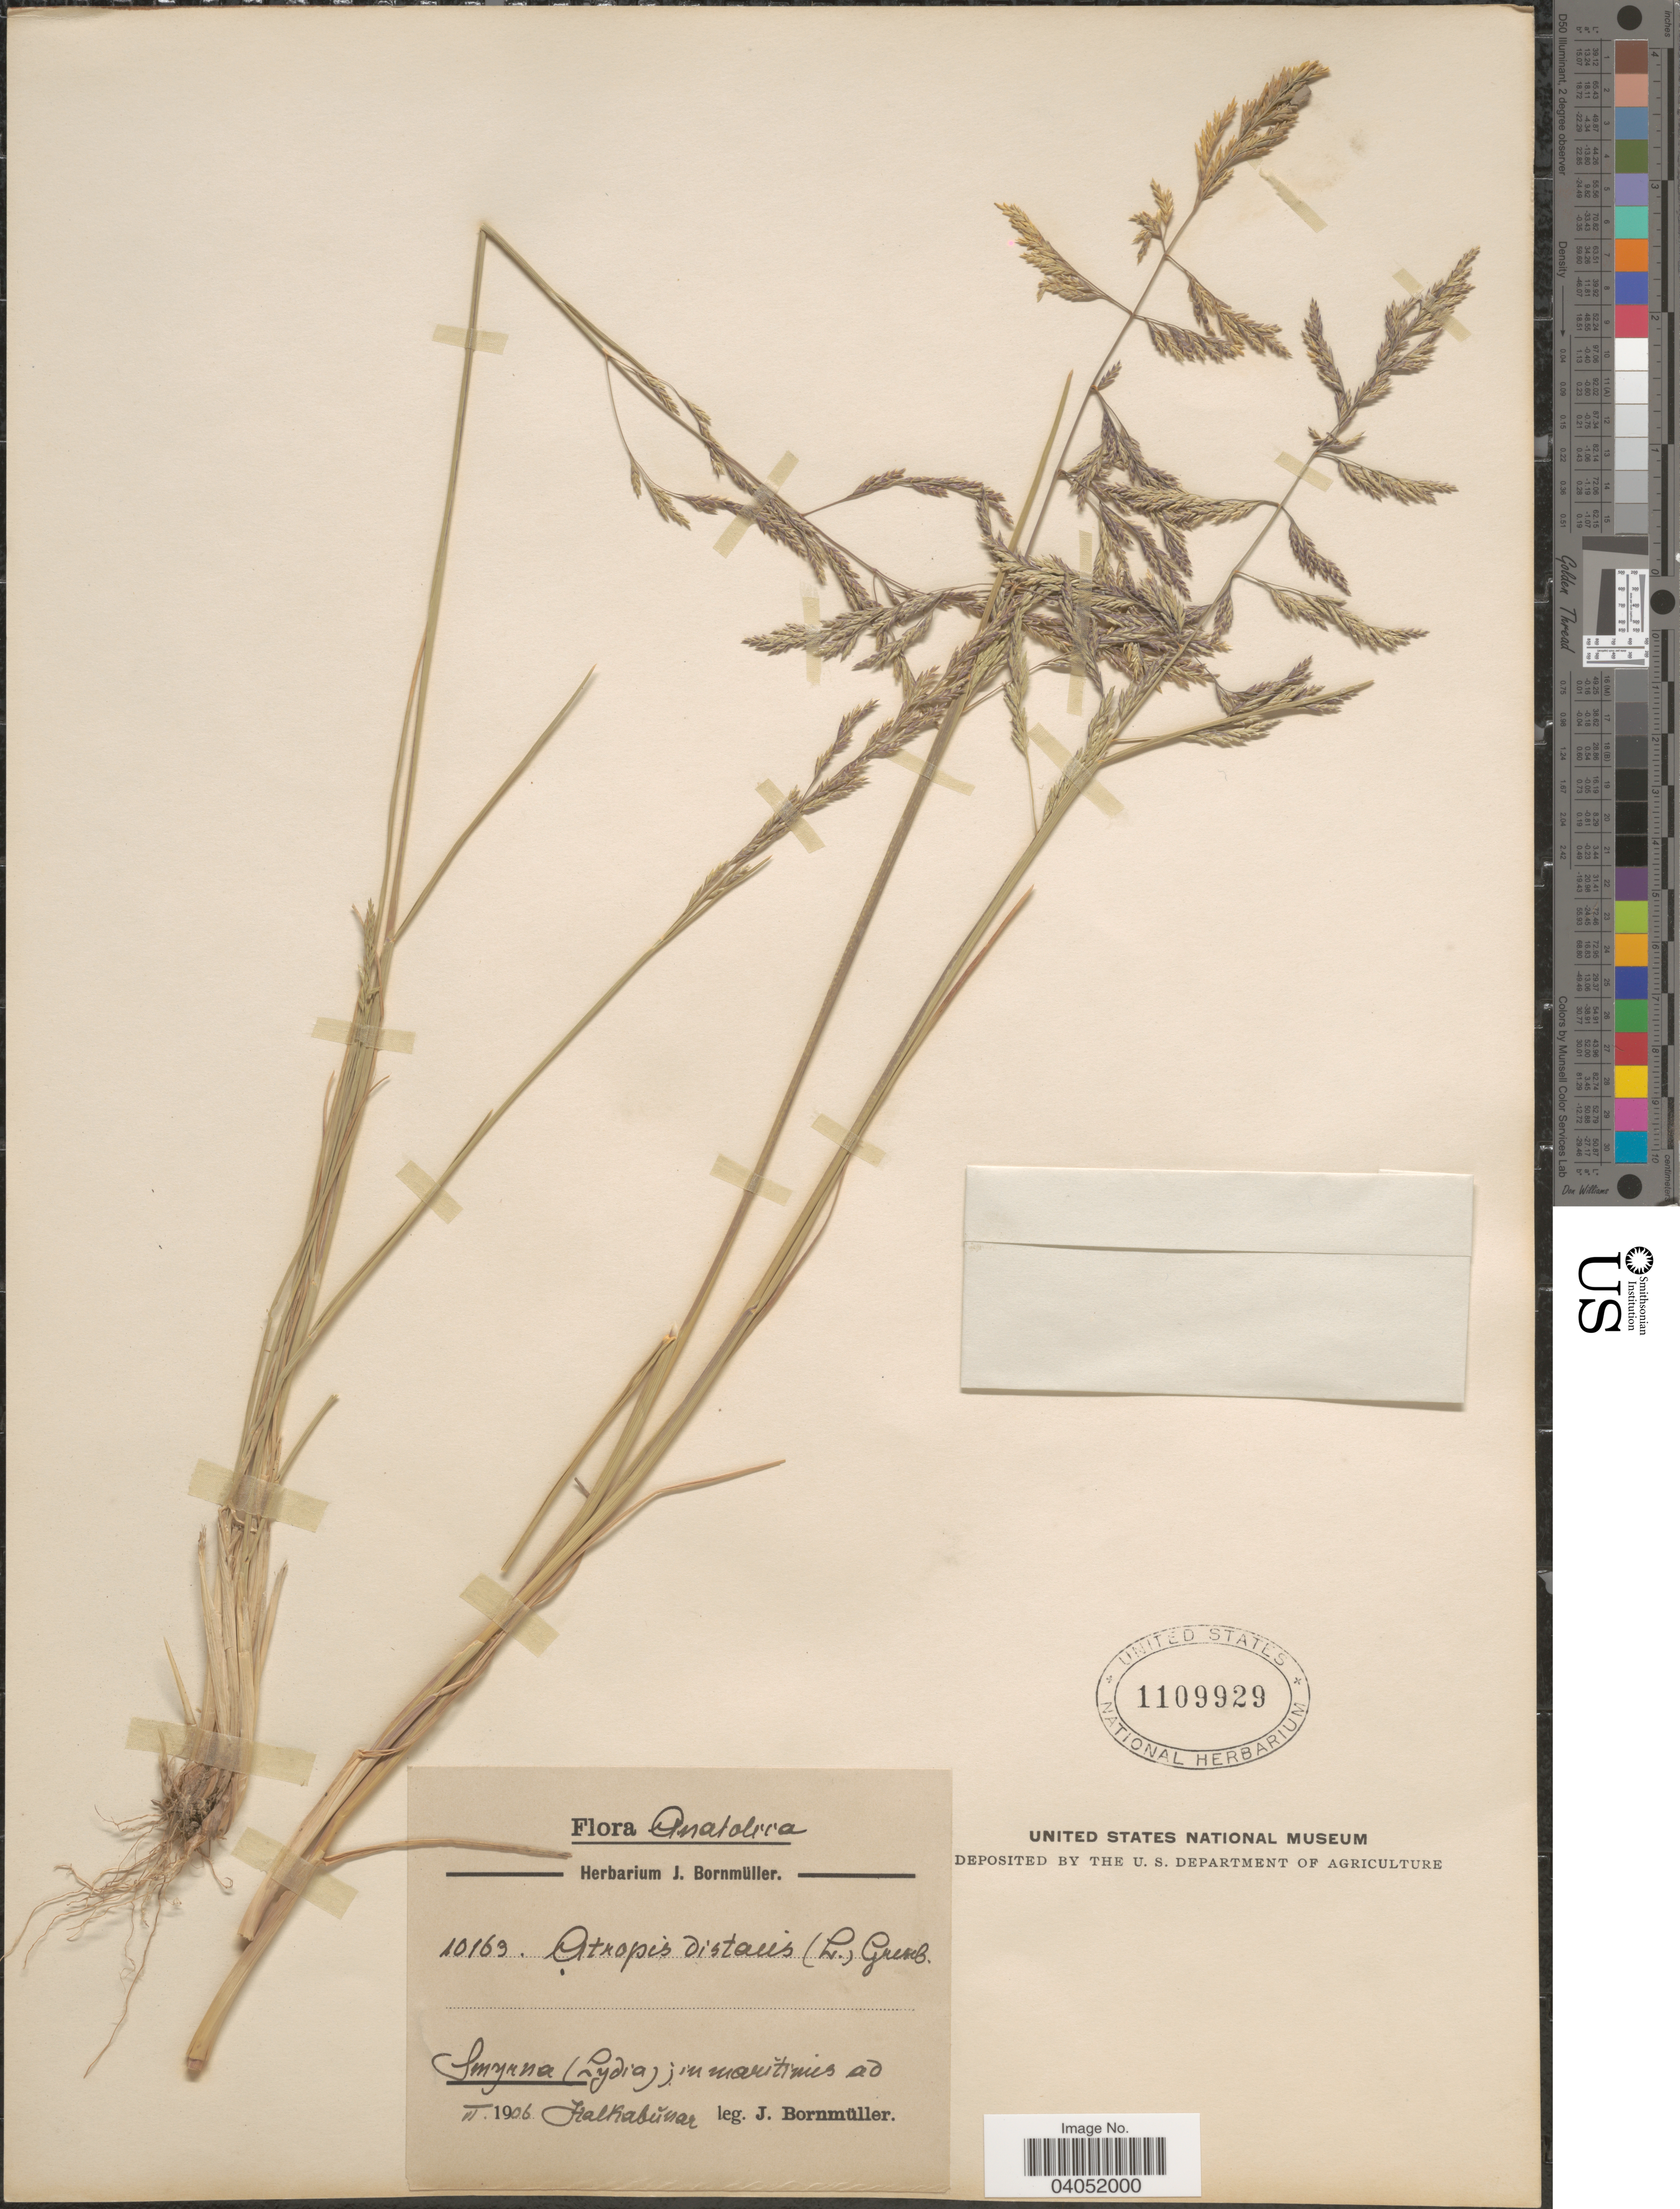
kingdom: Plantae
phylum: Tracheophyta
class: Liliopsida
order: Poales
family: Poaceae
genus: Puccinellia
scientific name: Puccinellia sp.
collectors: J. Bornmüller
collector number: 10163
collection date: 1906-06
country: Turkey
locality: Anatalica. Smyrna (Lydia); in maritimus ad Halkabŭnar.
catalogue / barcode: US 1109929